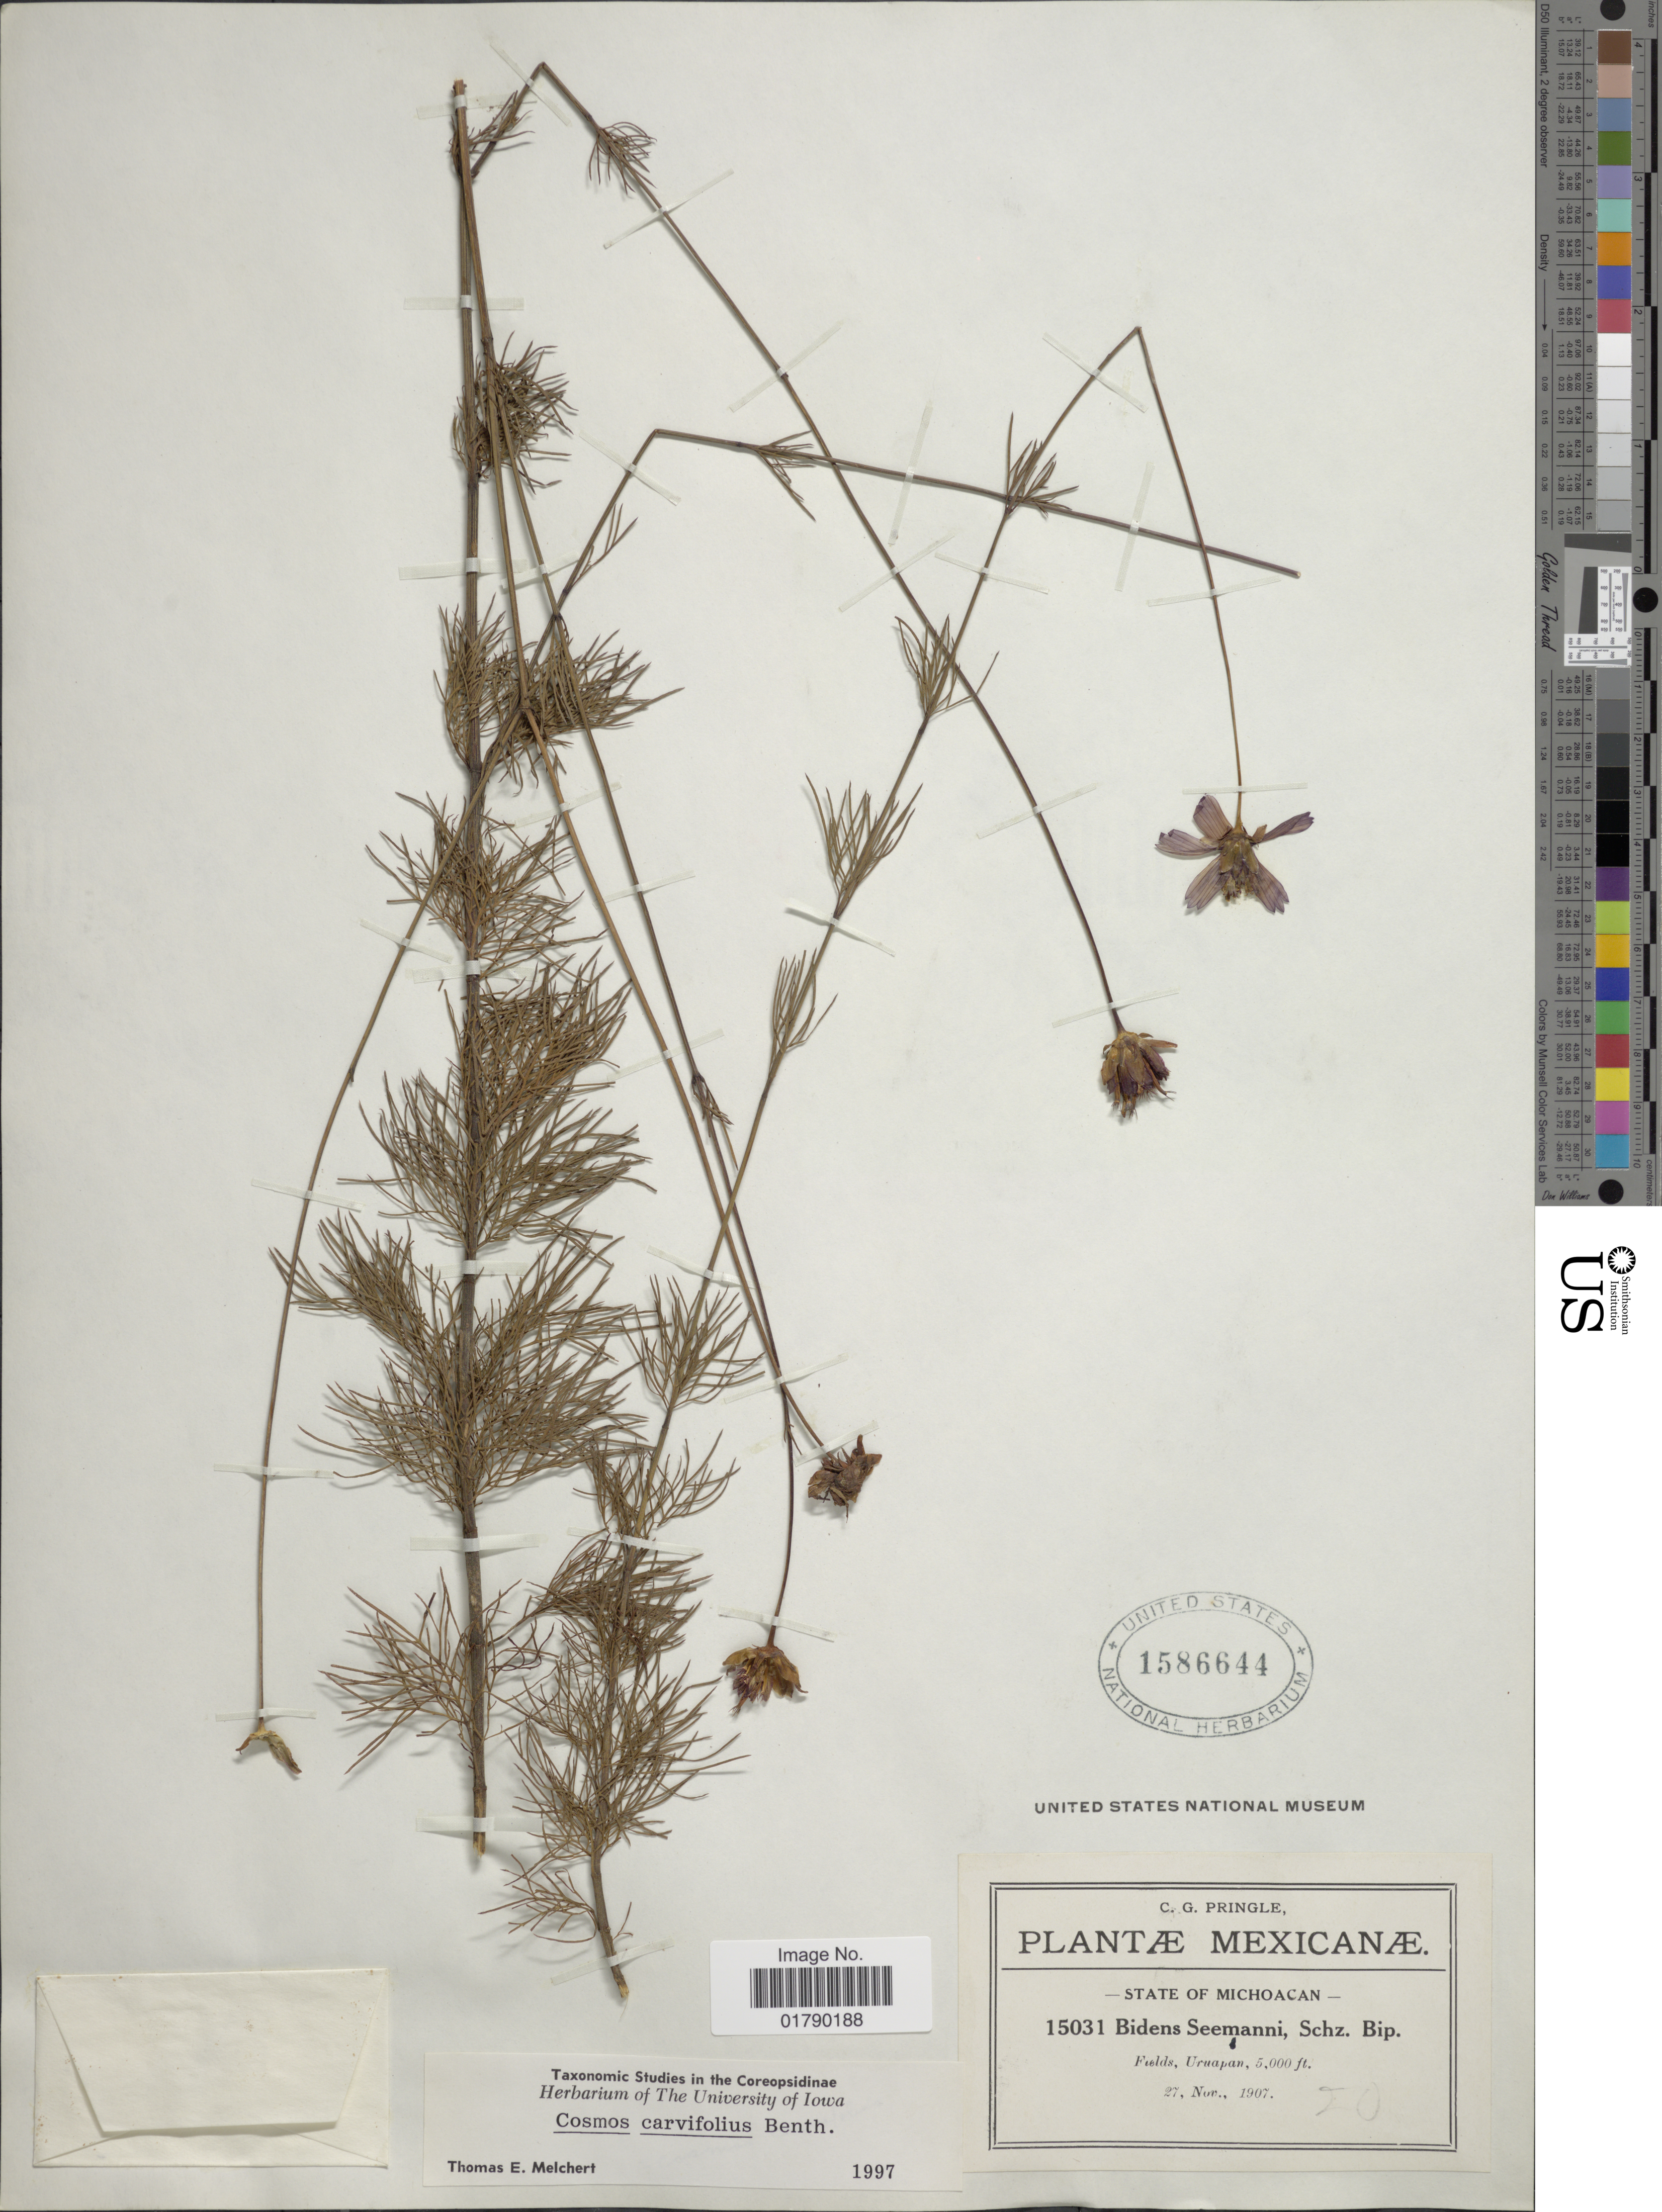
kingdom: Plantae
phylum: Tracheophyta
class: Magnoliopsida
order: Asterales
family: Asteraceae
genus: Cosmos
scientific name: Cosmos carvifolius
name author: Benth.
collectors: C. G. Pringle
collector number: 15031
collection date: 1907-11-27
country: Mexico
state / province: Michoacán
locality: Fields, Uruapan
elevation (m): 1524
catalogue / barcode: US 1586644